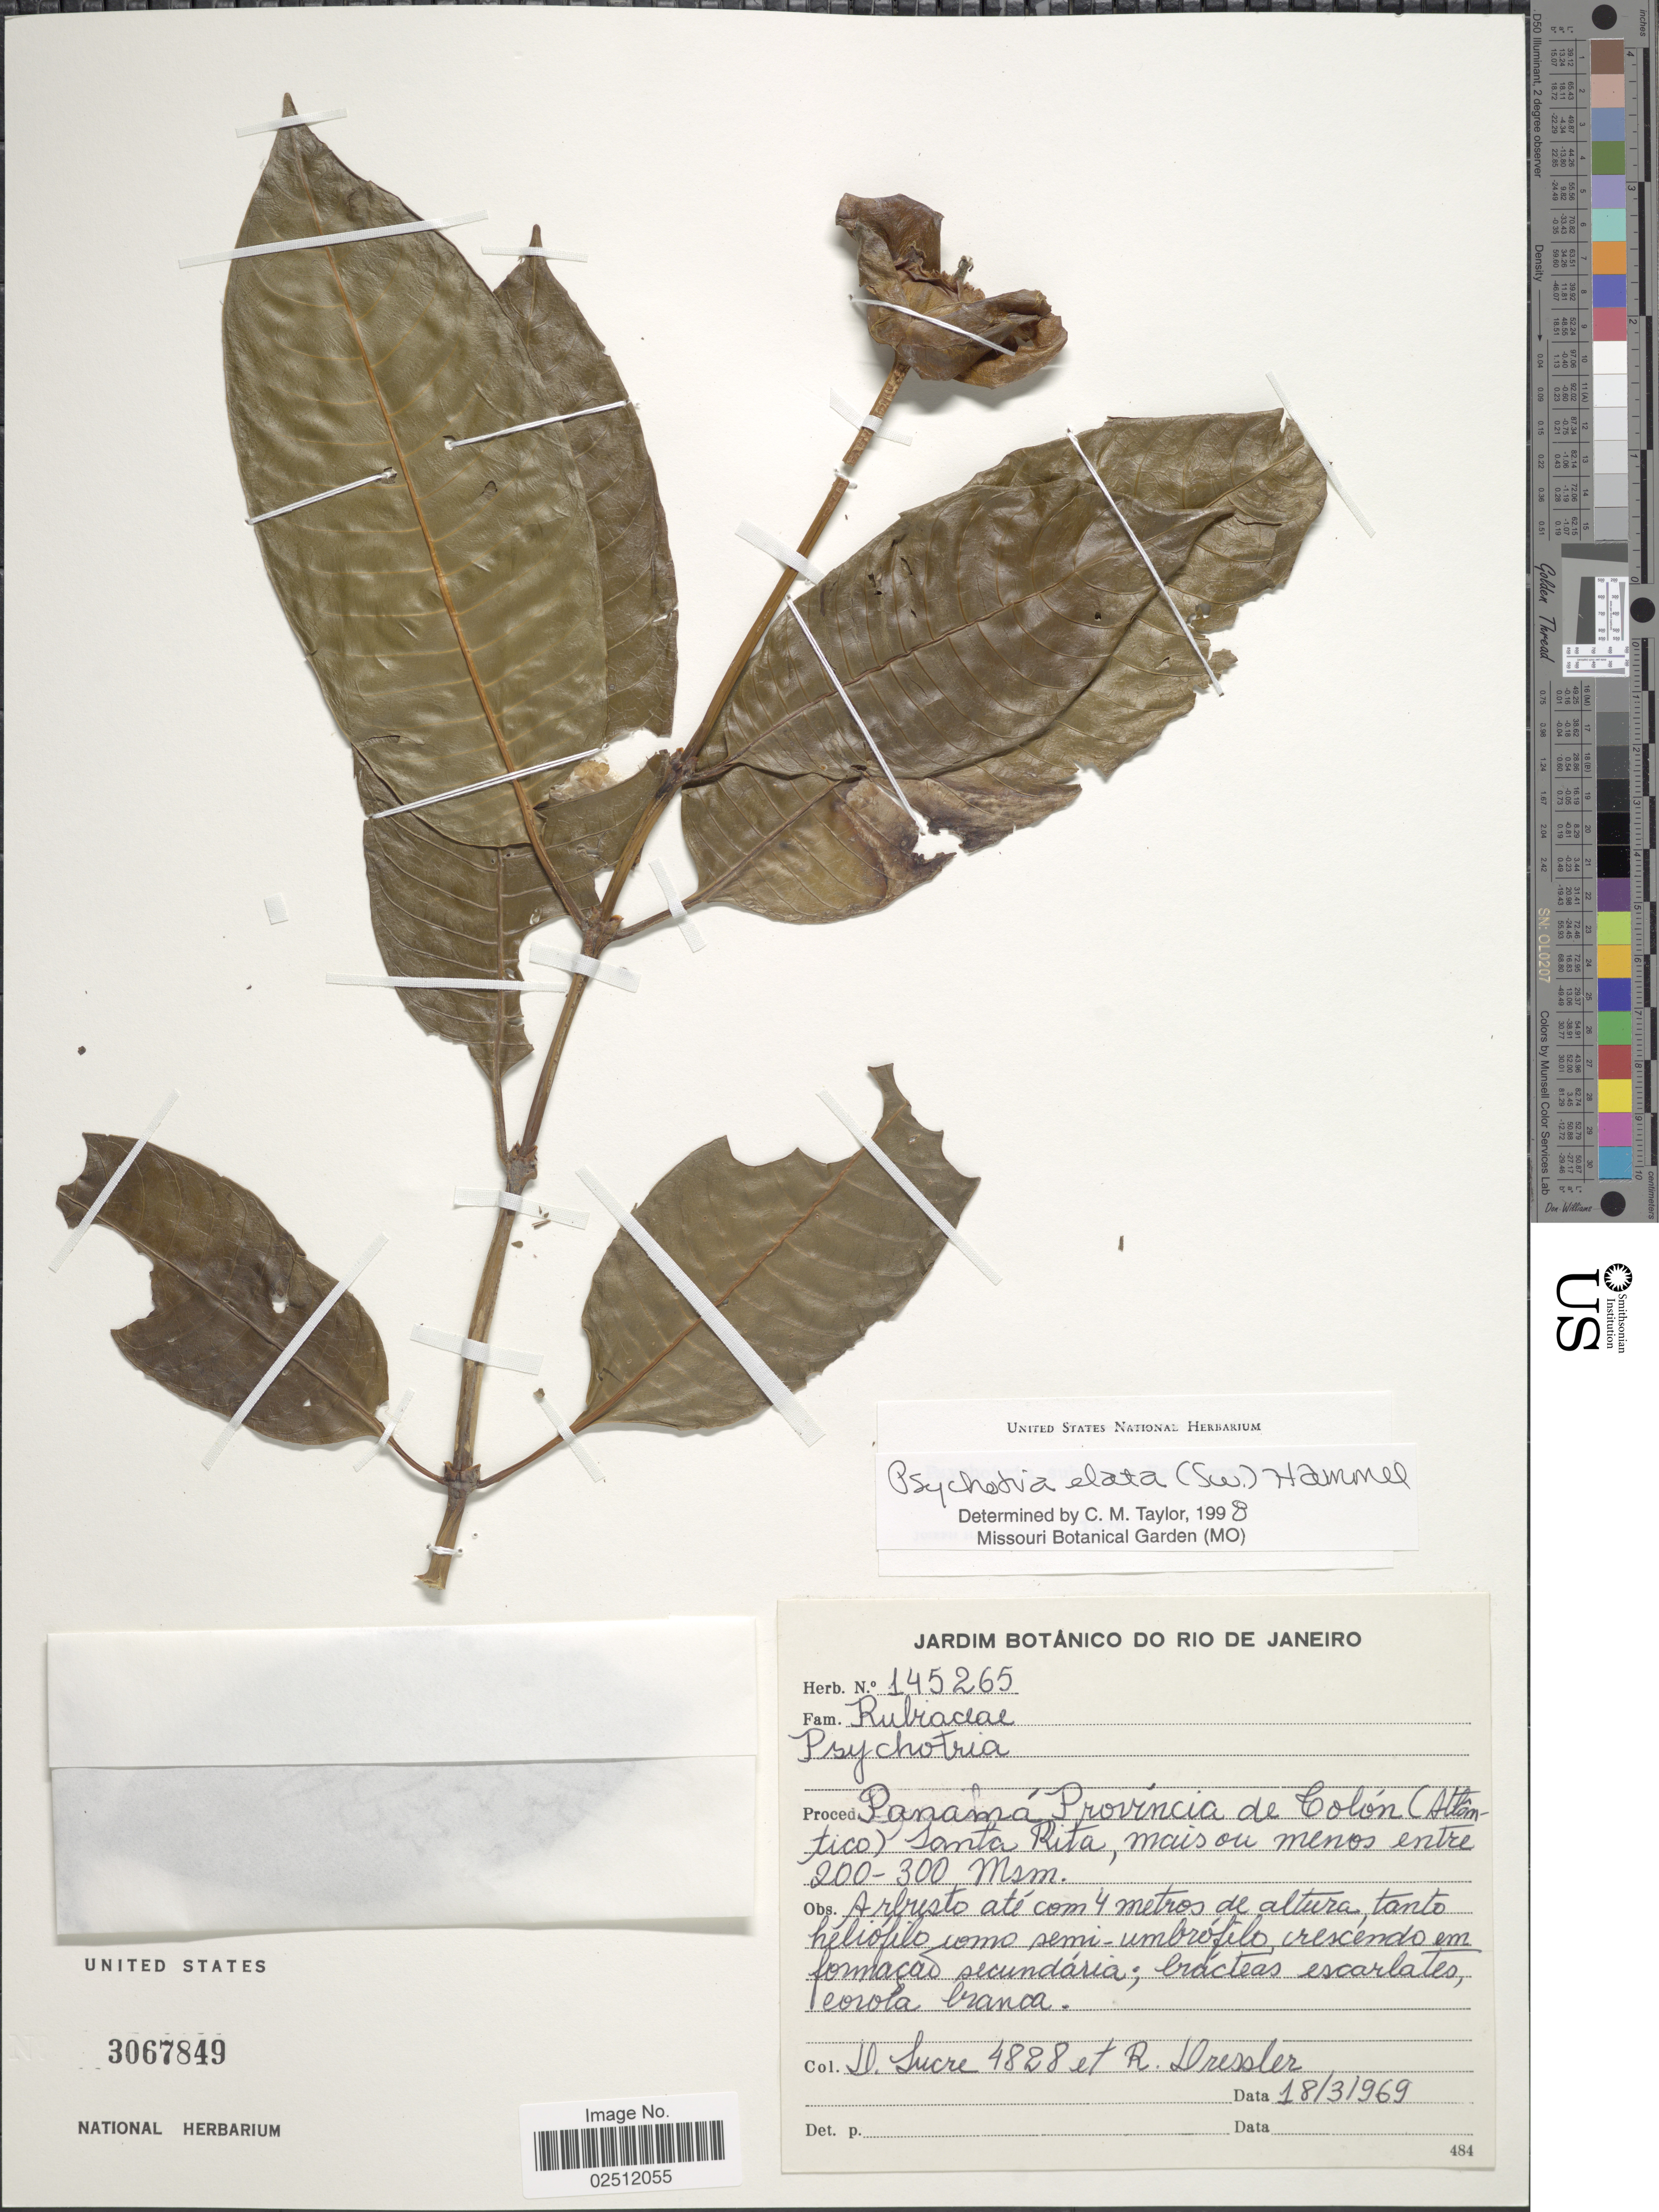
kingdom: Plantae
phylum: Tracheophyta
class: Magnoliopsida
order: Gentianales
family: Rubiaceae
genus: Psychotria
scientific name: Psychotria elata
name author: (Sw.) Hammel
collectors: D. Sucre & R. Dressler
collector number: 4828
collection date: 1969-03-18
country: Panama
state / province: Colón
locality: (Atlântico) Santa Rita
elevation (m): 200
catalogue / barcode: US 3067849